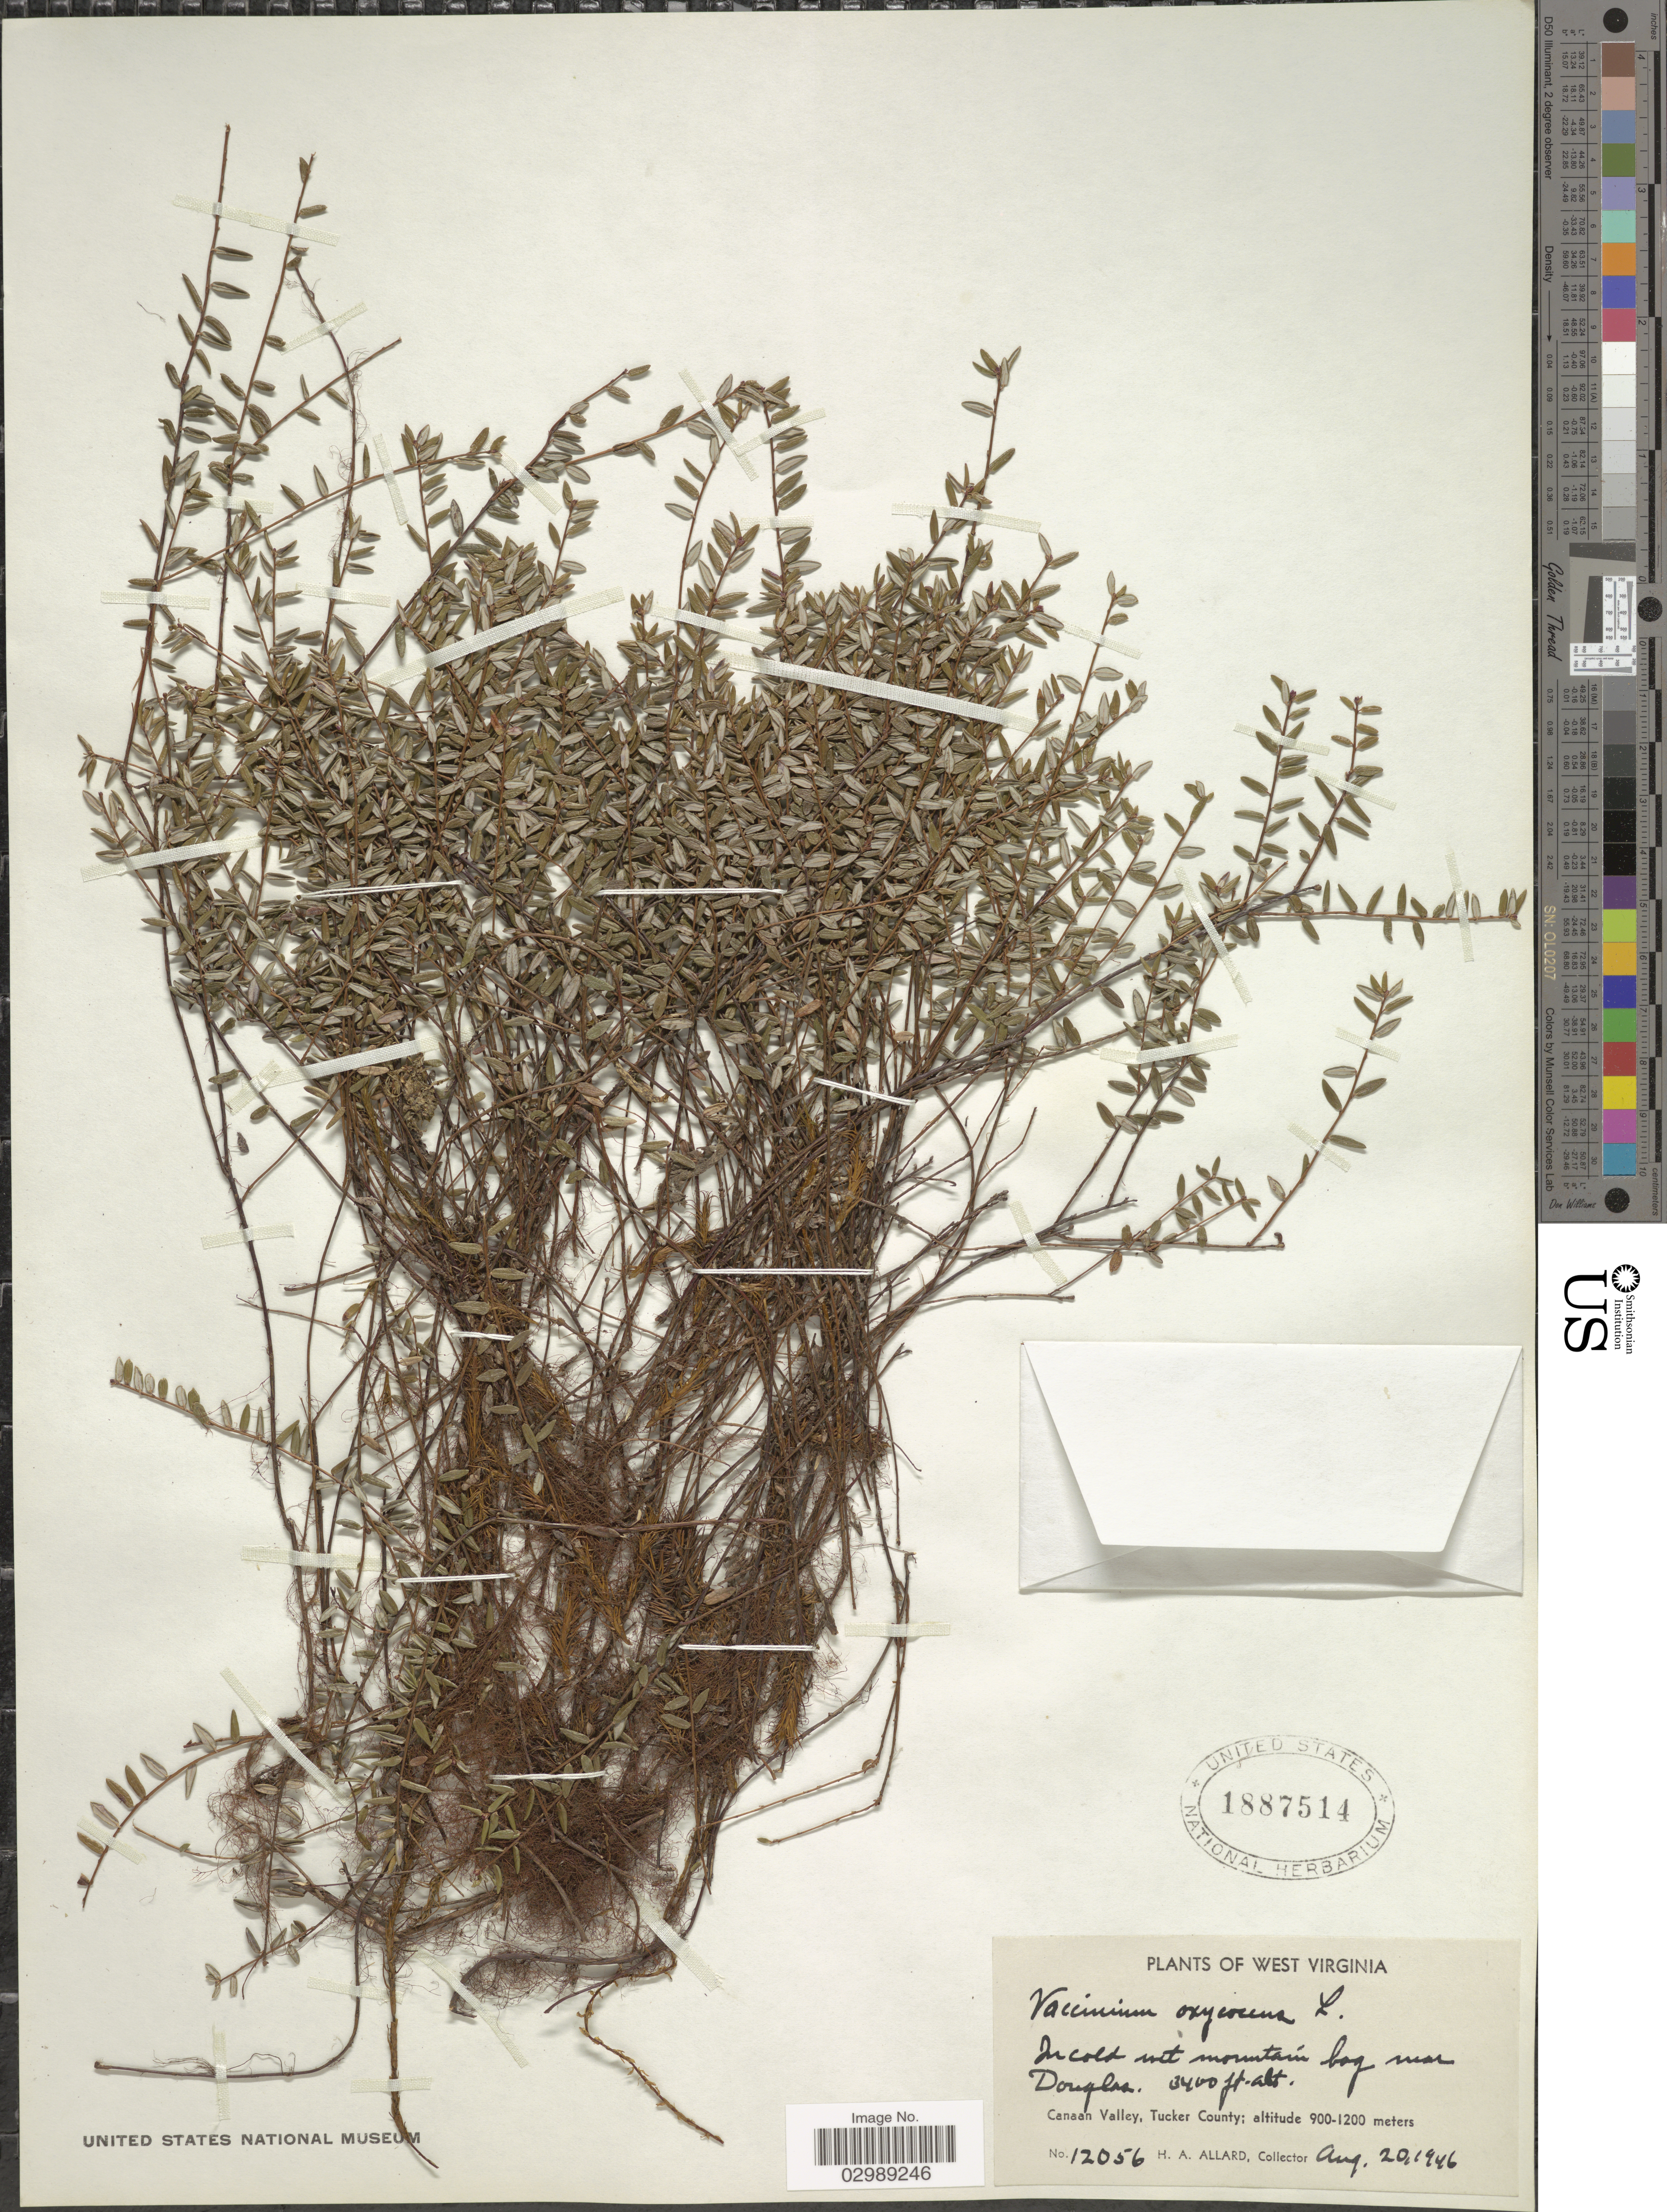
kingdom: Plantae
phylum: Tracheophyta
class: Magnoliopsida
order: Ericales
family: Ericaceae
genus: Vaccinium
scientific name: Vaccinium oxycoccos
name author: L.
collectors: H. A. Allard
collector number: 12056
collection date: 1946-08-20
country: United States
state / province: West Virginia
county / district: Tucker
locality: In cold mt mountain bog near Douglas, Canaan Valley, Tucker County.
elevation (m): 1036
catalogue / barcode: US 1887514